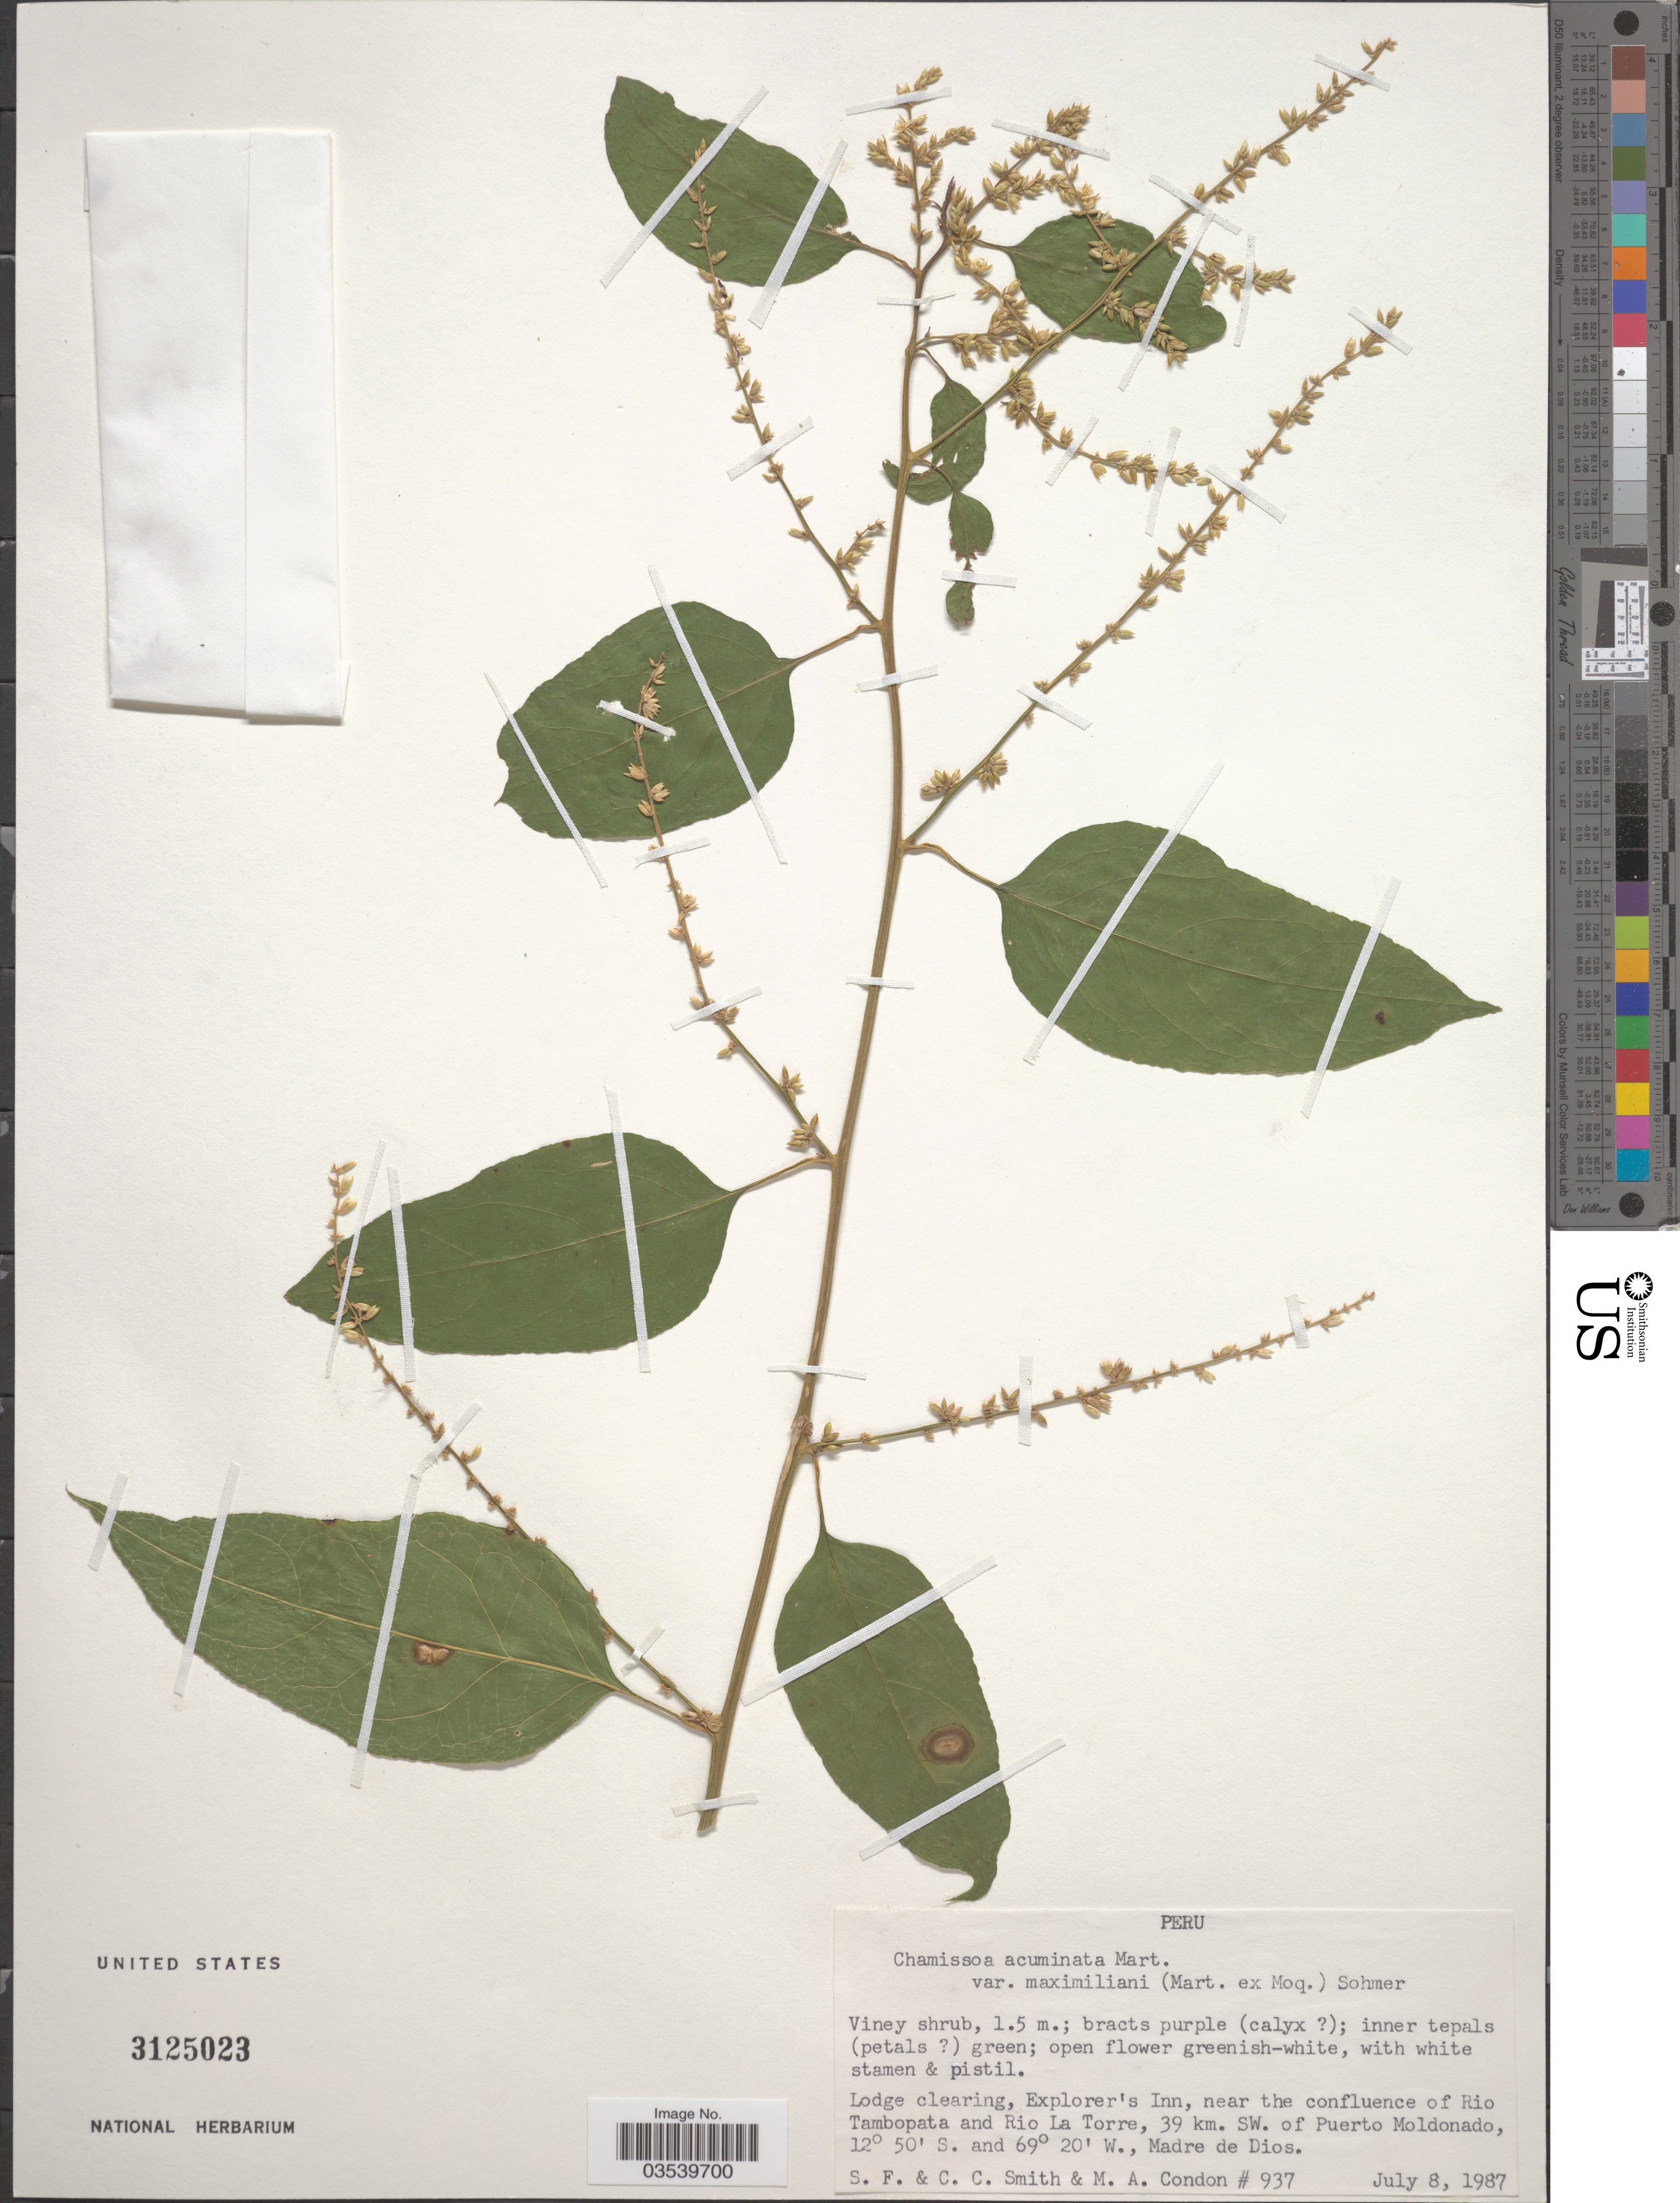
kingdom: Plantae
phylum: Tracheophyta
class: Magnoliopsida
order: Caryophyllales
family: Amaranthaceae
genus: Chamissoa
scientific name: Chamissoa acuminata var. maximiliani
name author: (Mart. ex Moq.) Sohmer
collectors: S.F. Smith, C. C. Smith & M. Condon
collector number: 937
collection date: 1987-07-08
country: Peru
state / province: Madre de Dios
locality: Lodge clearing, Explorer's Inn, near the confluence of Rio Tambopata and Rio La Torre, 39 km. SW. of Puerto Moldonado.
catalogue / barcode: US 3125023